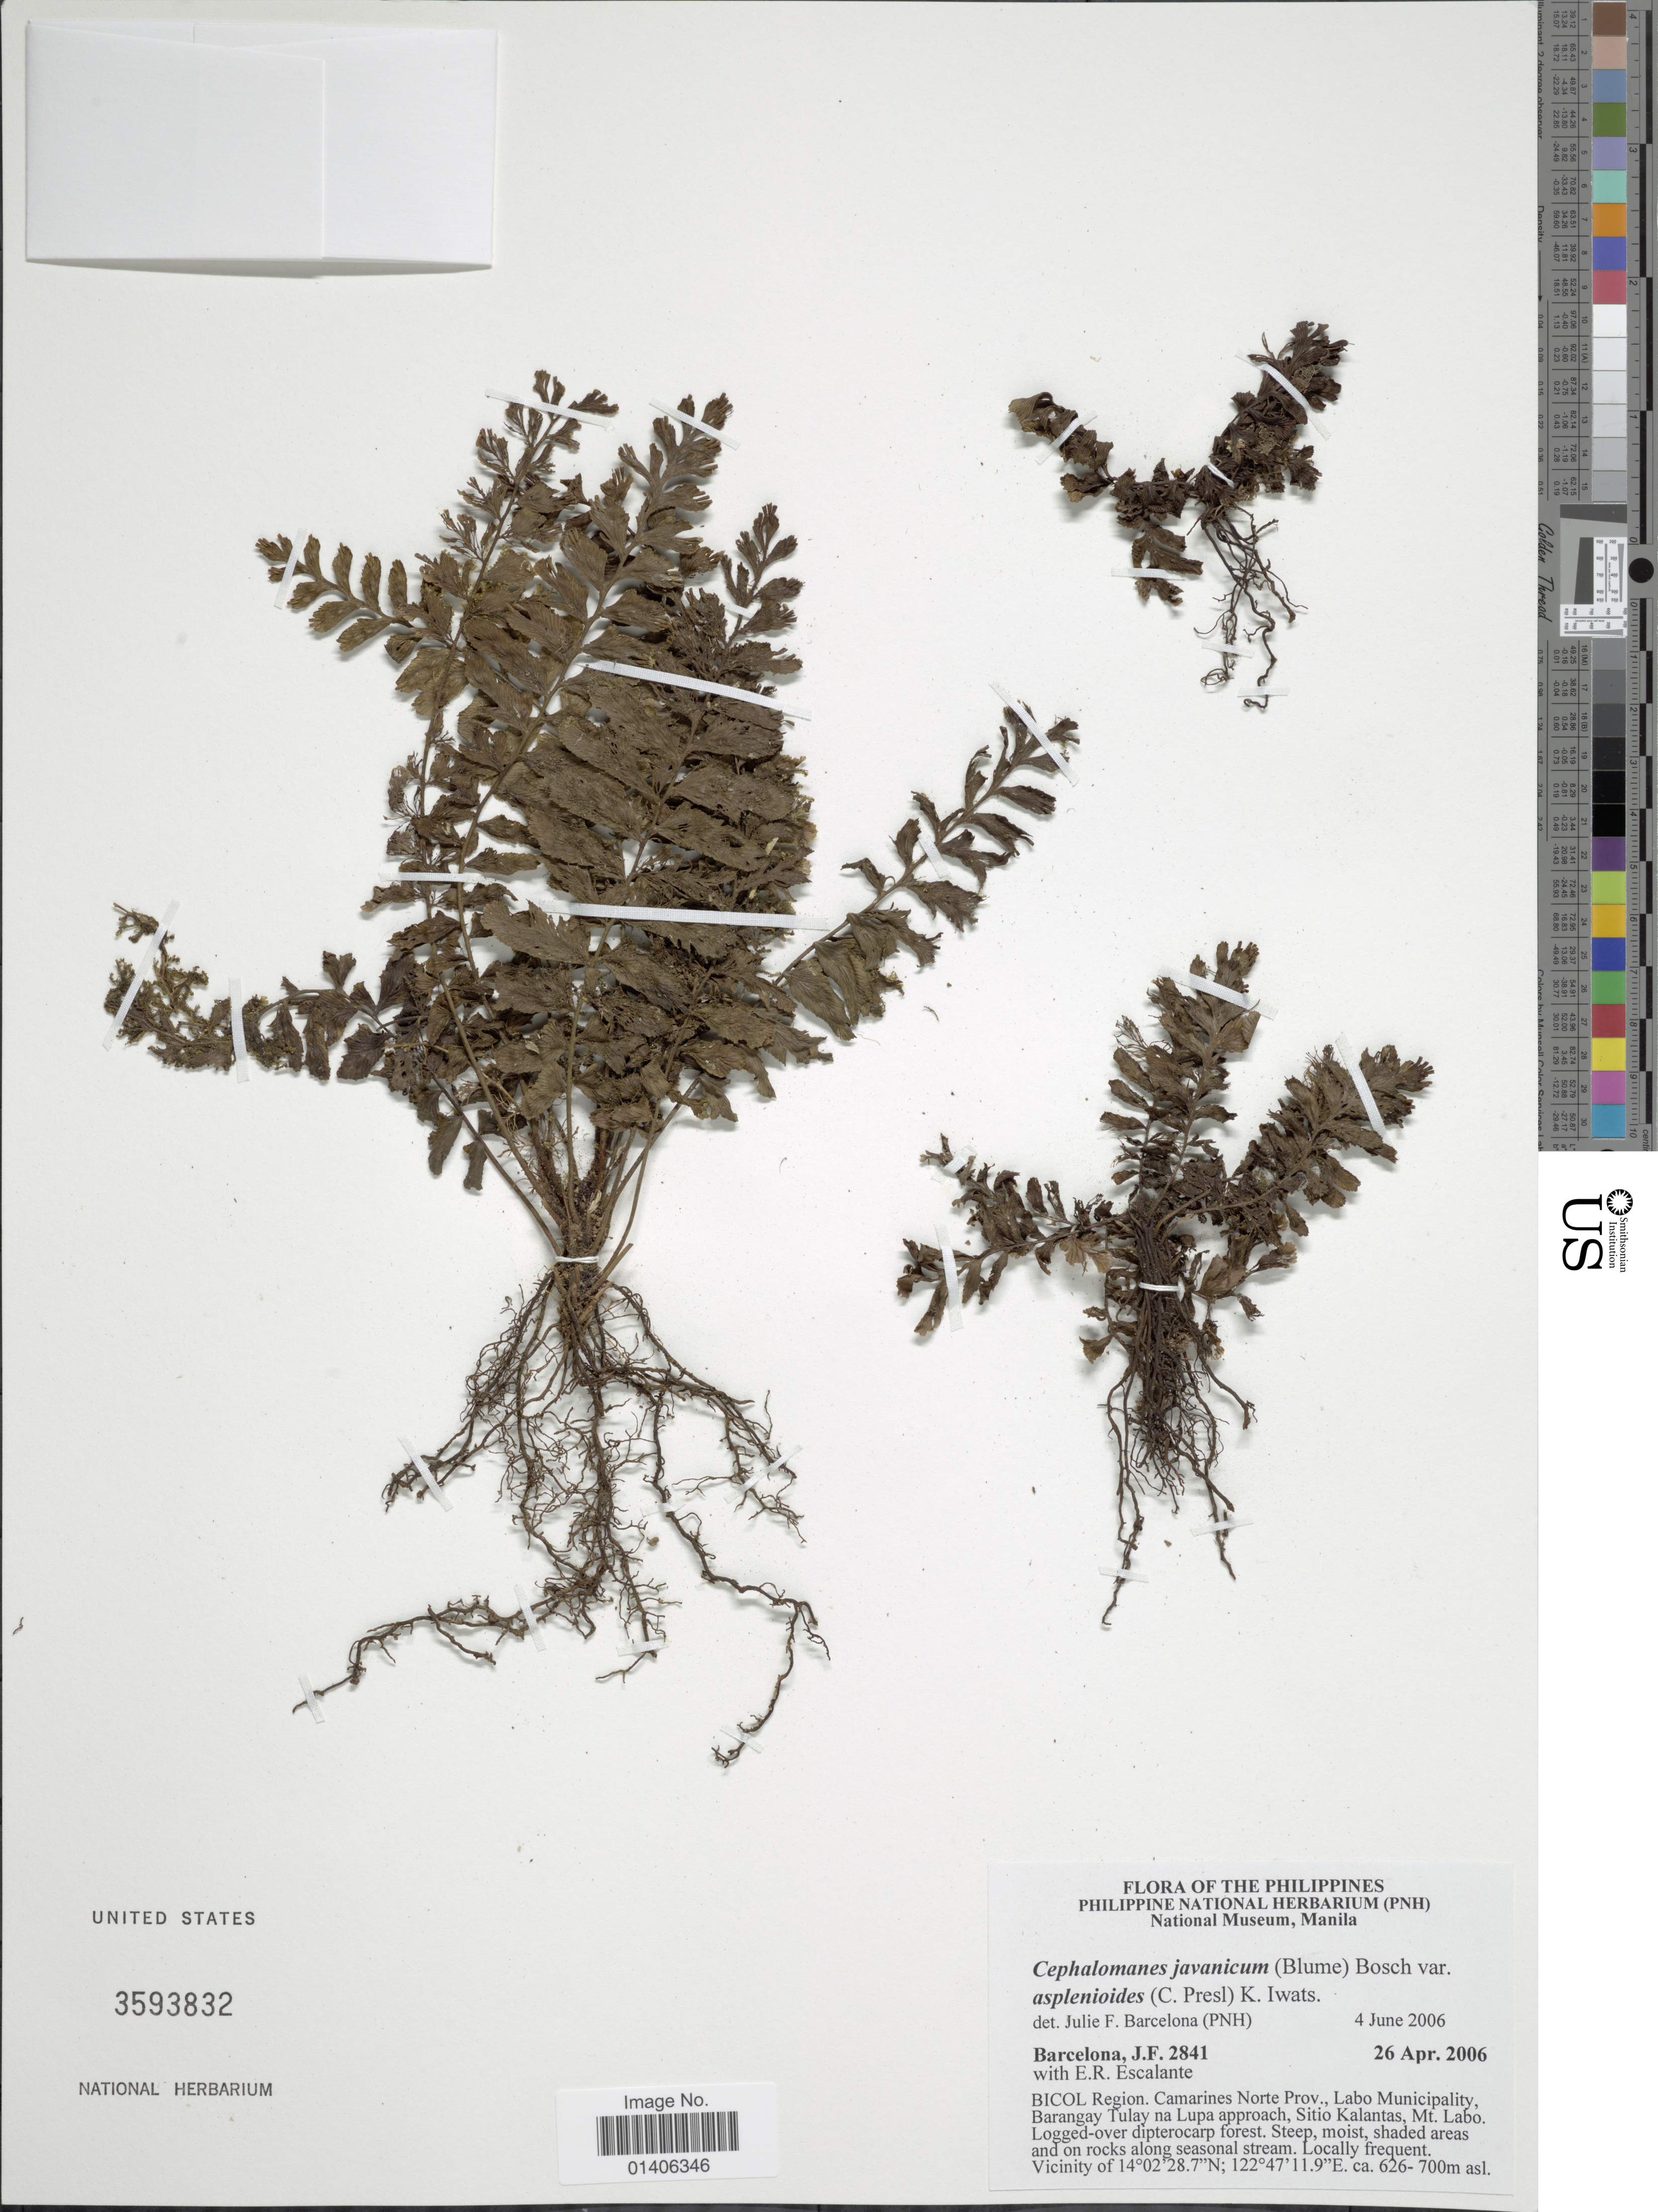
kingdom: Plantae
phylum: Tracheophyta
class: Polypodiopsida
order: Hymenophyllales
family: Hymenophyllaceae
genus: Cephalomanes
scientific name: Cephalomanes javanicum var. asplenoides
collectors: J. F. Barcelona & E. Escalante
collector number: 2841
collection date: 2006-04-26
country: Philippines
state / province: Bicol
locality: Bicol Region Camarines Norte Prov., Labo Municapilaty, Barrangay Tulay na Lupa approach, Sitio Kalantas, Mt Labo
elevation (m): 626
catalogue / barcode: US 3593832